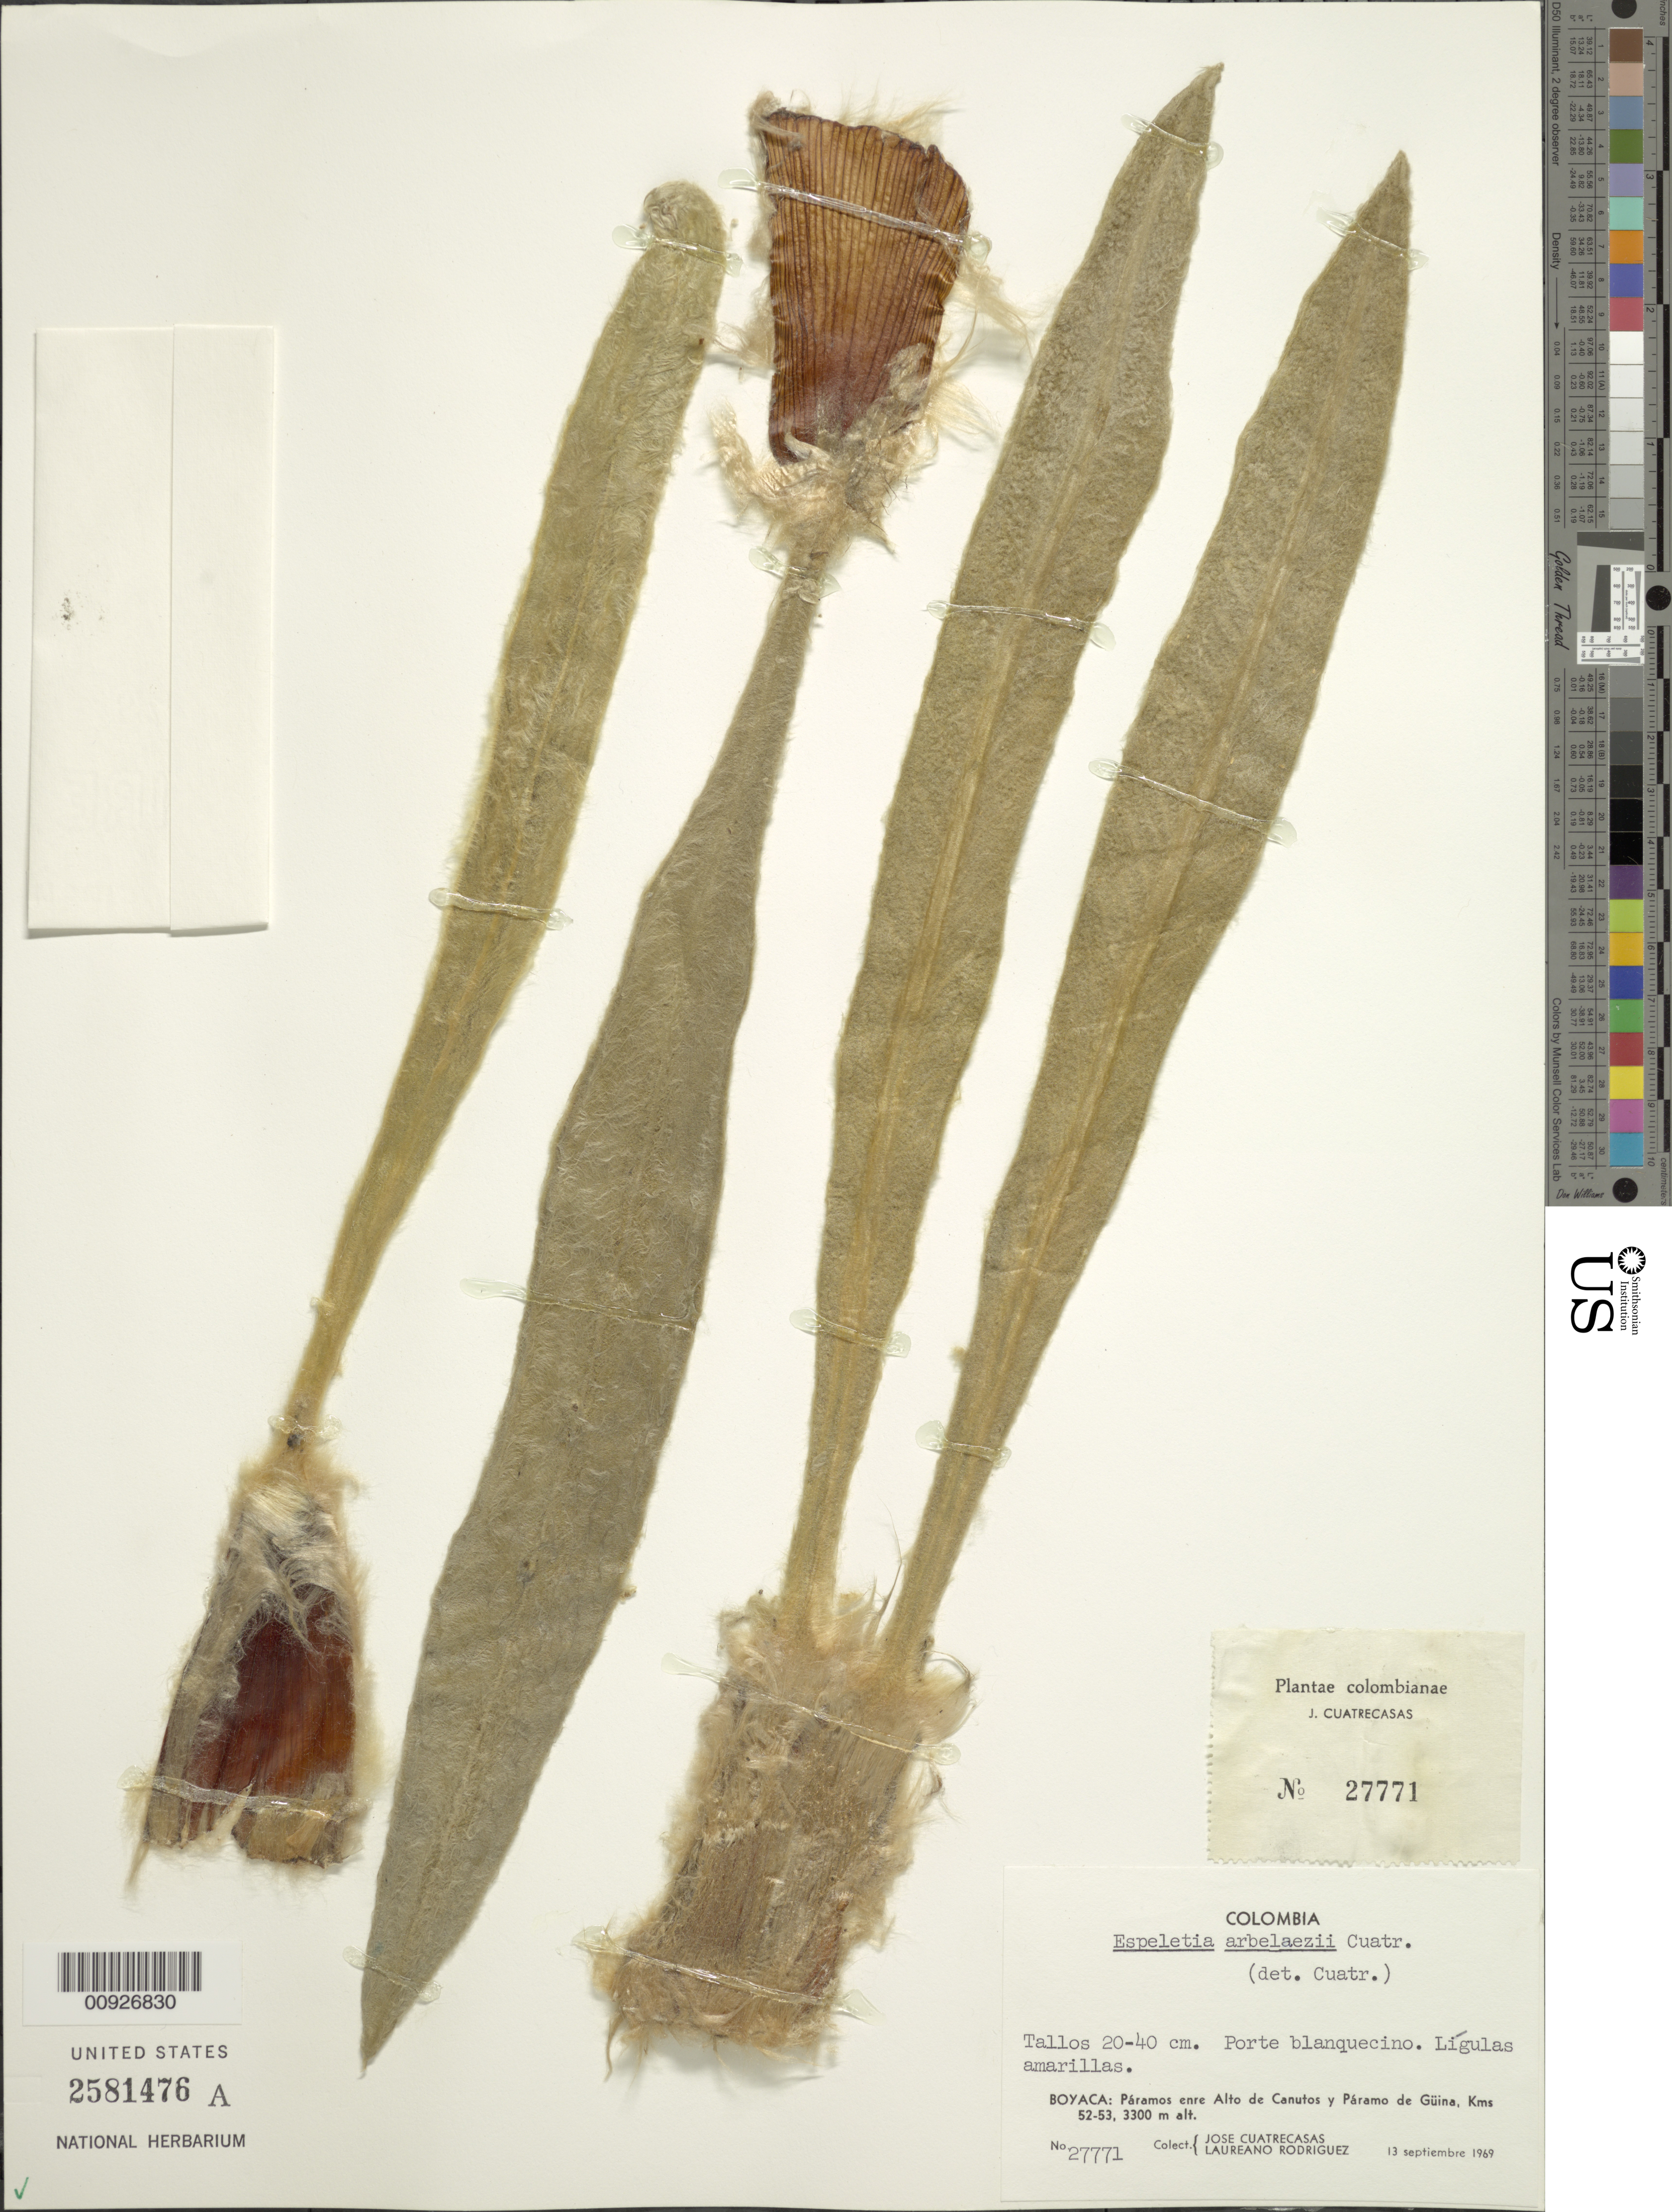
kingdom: Plantae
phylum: Tracheophyta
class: Magnoliopsida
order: Asterales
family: Asteraceae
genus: Espeletia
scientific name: Espeletia arbelaezii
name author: Cuatrec.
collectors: J. Cuatrecasas & L. Rodriguez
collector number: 27771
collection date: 1969-09-13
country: Colombia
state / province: Boyacá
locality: Páramos entre Alto de Canutos y Páramo de Güina, Kms 52-53.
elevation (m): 3300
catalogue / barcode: US 2581476A